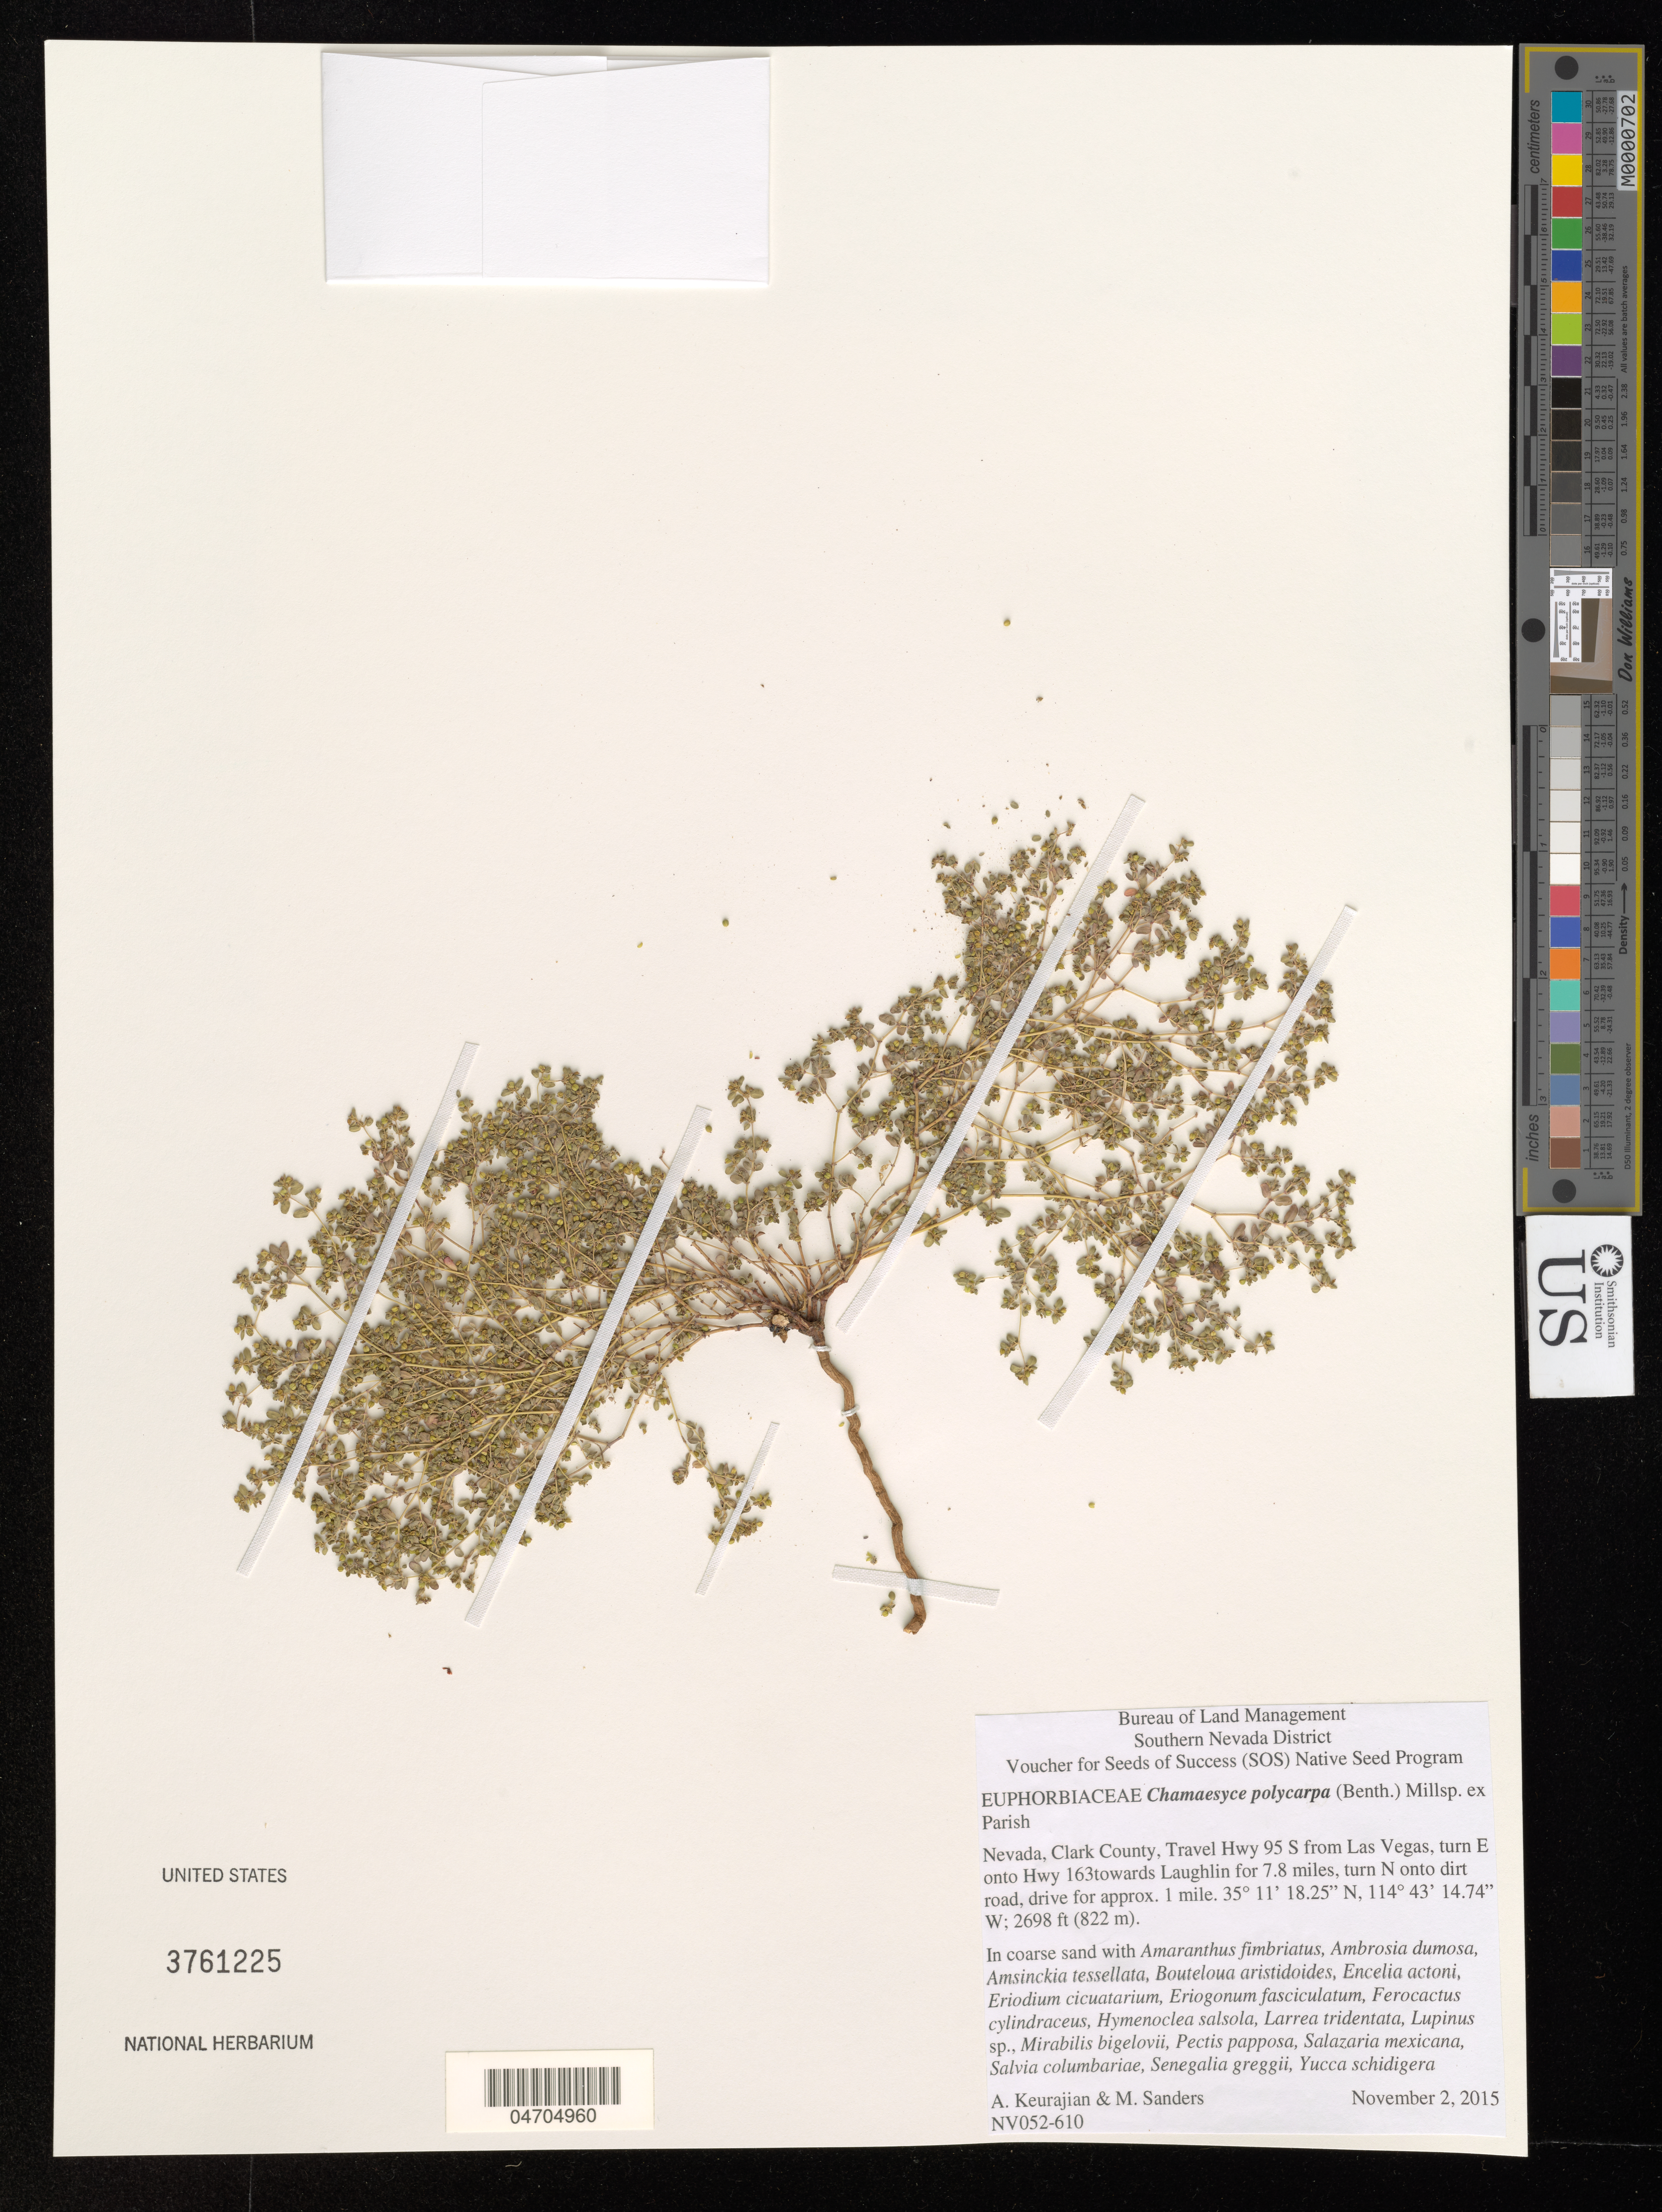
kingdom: Plantae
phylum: Tracheophyta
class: Magnoliopsida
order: Malpighiales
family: Euphorbiaceae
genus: Chamaesyce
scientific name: Chamaesyce polycarpa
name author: (Benth.) Millsp.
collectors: A. Keurajian & M. Sanders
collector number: NV052-610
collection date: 2015-11-02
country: United States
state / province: Nevada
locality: Southern Nevada District. Clark County, Travel Hwy 95 S from Las Vegas, turn E onto Hwy 163 towards Laughlin for 7.8 miles, turn N onto dirt road, drive for approx. 1 mile.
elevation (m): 822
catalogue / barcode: US 3761225